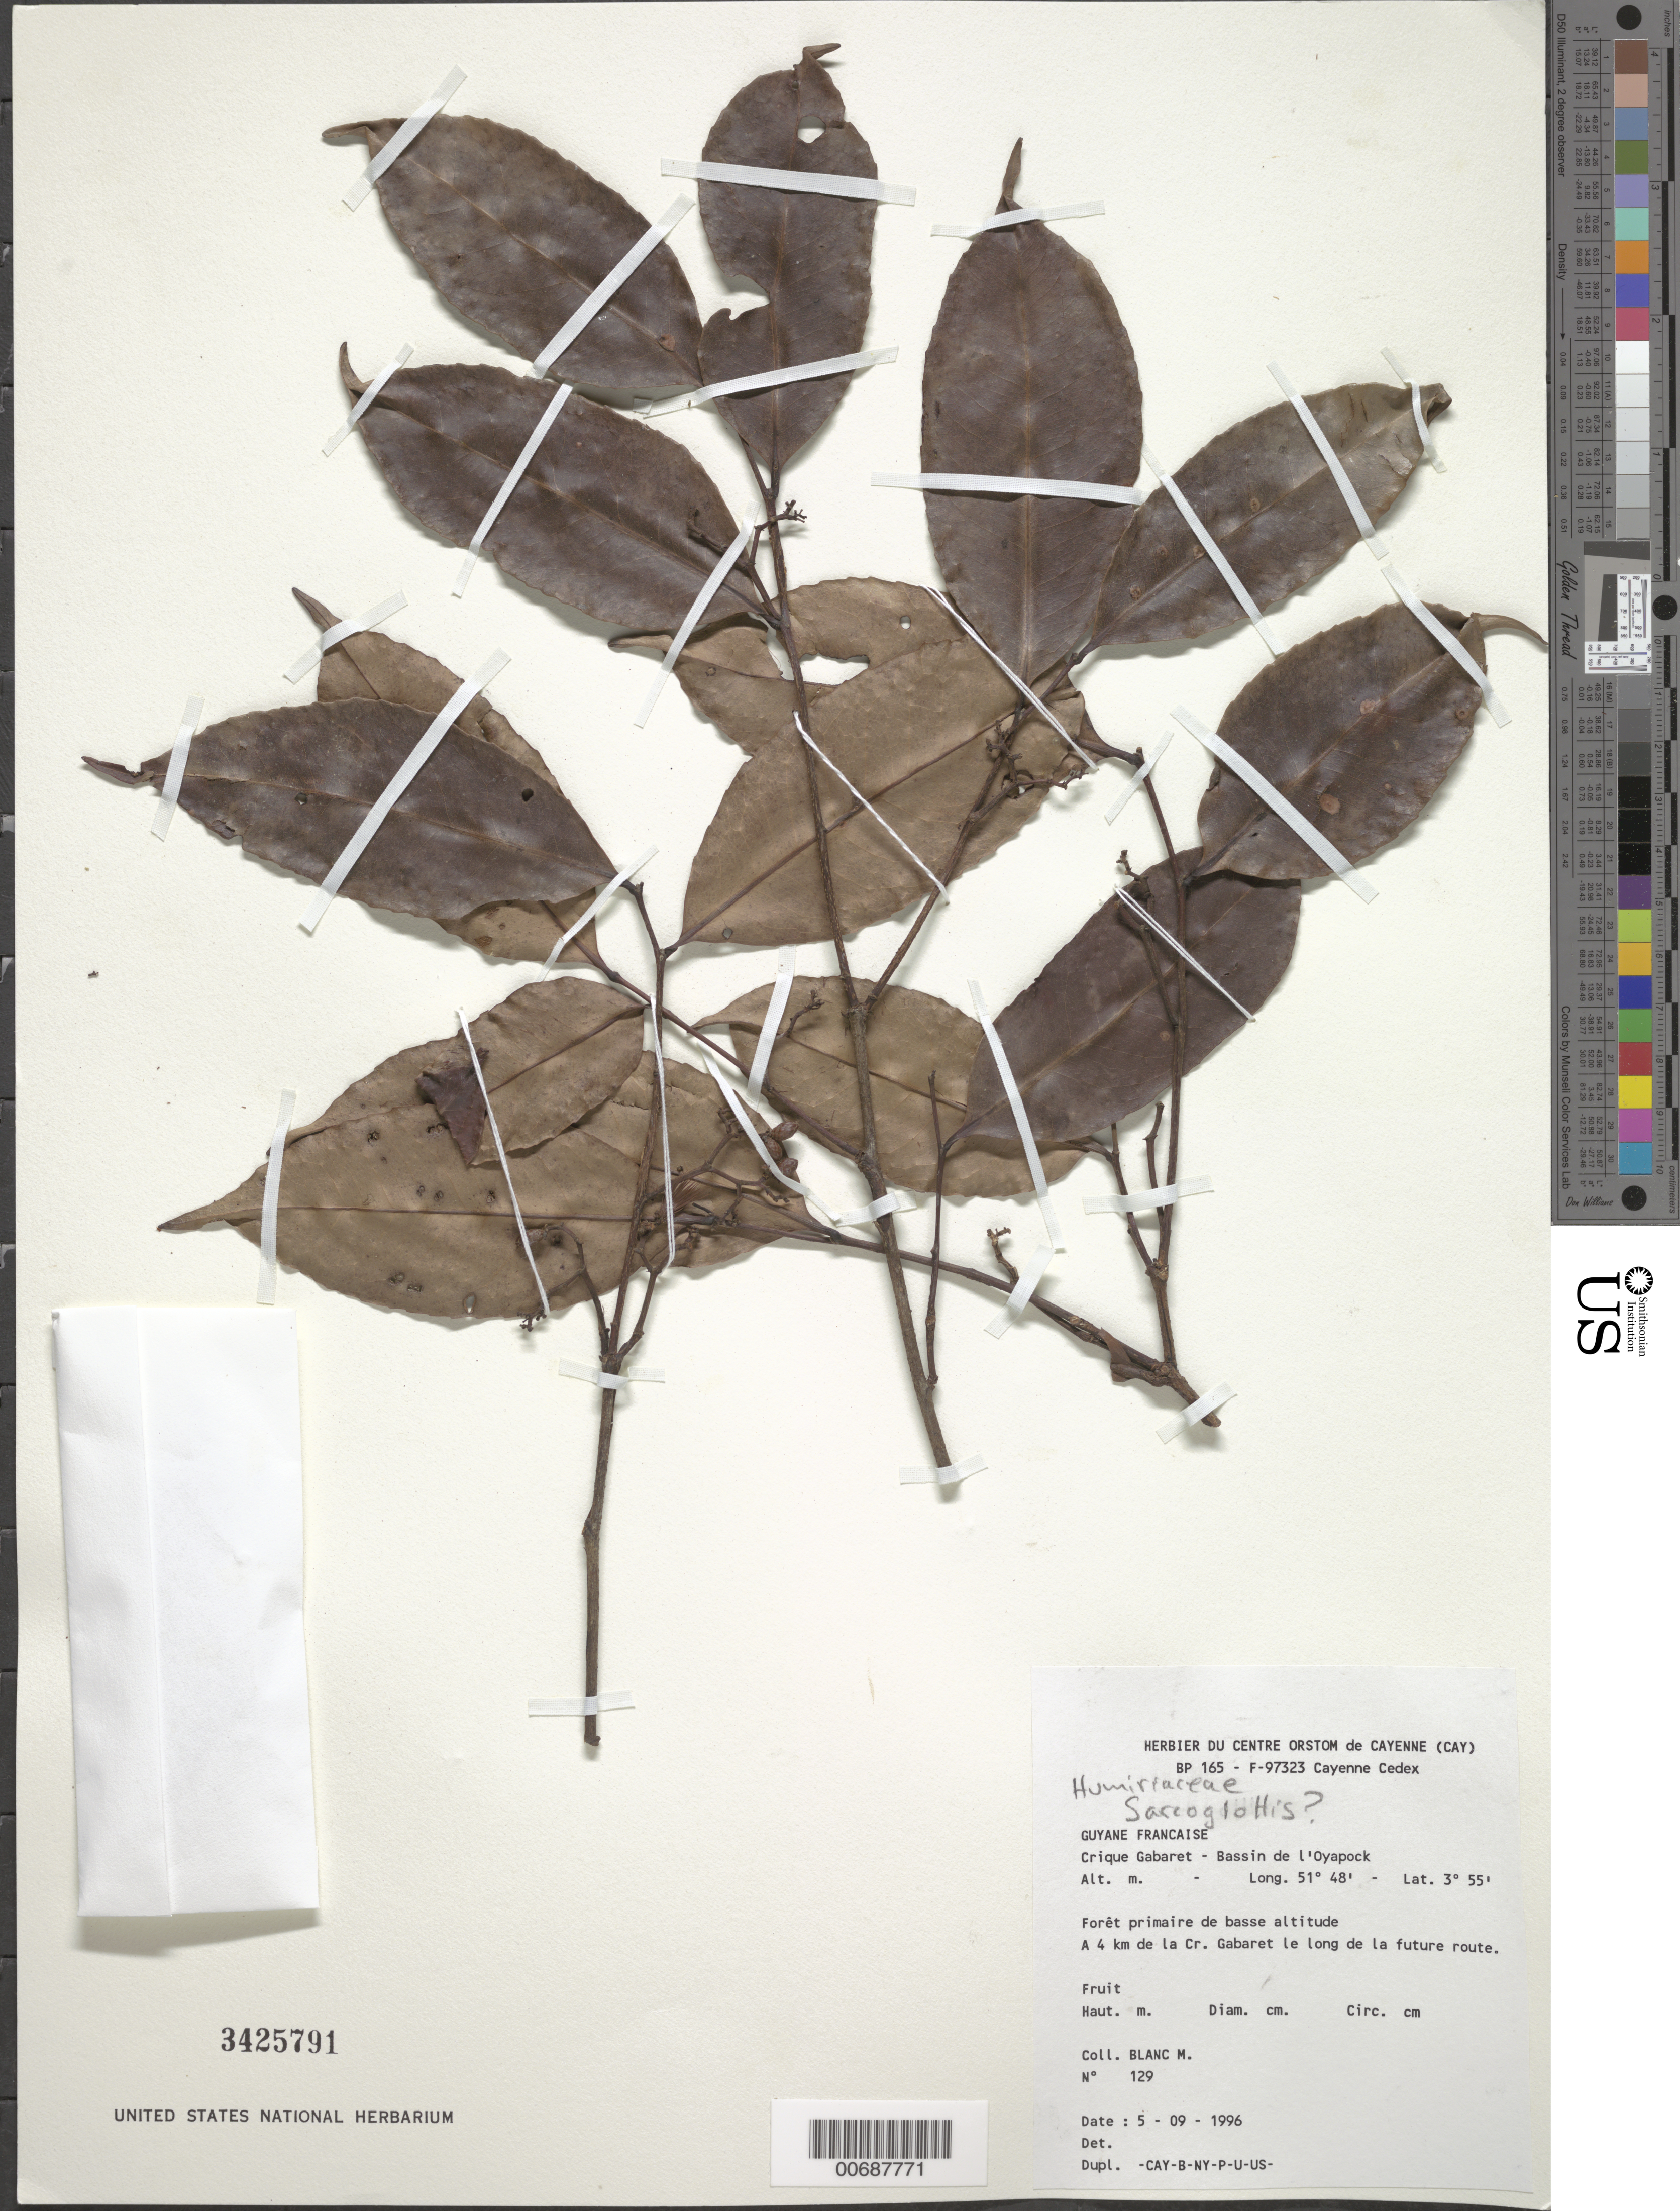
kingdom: Plantae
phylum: Tracheophyta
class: Magnoliopsida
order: Malpighiales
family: Humiriaceae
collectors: M. Blanc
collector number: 129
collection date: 1996-09-05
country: French Guiana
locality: Guyane Francaise. Crique Gabaret - Bassin de l'Oyapock. Forēt primaire de basse altitude. A 4 km de la Cr. Gabaret le long de la future route.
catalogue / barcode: US 3425791